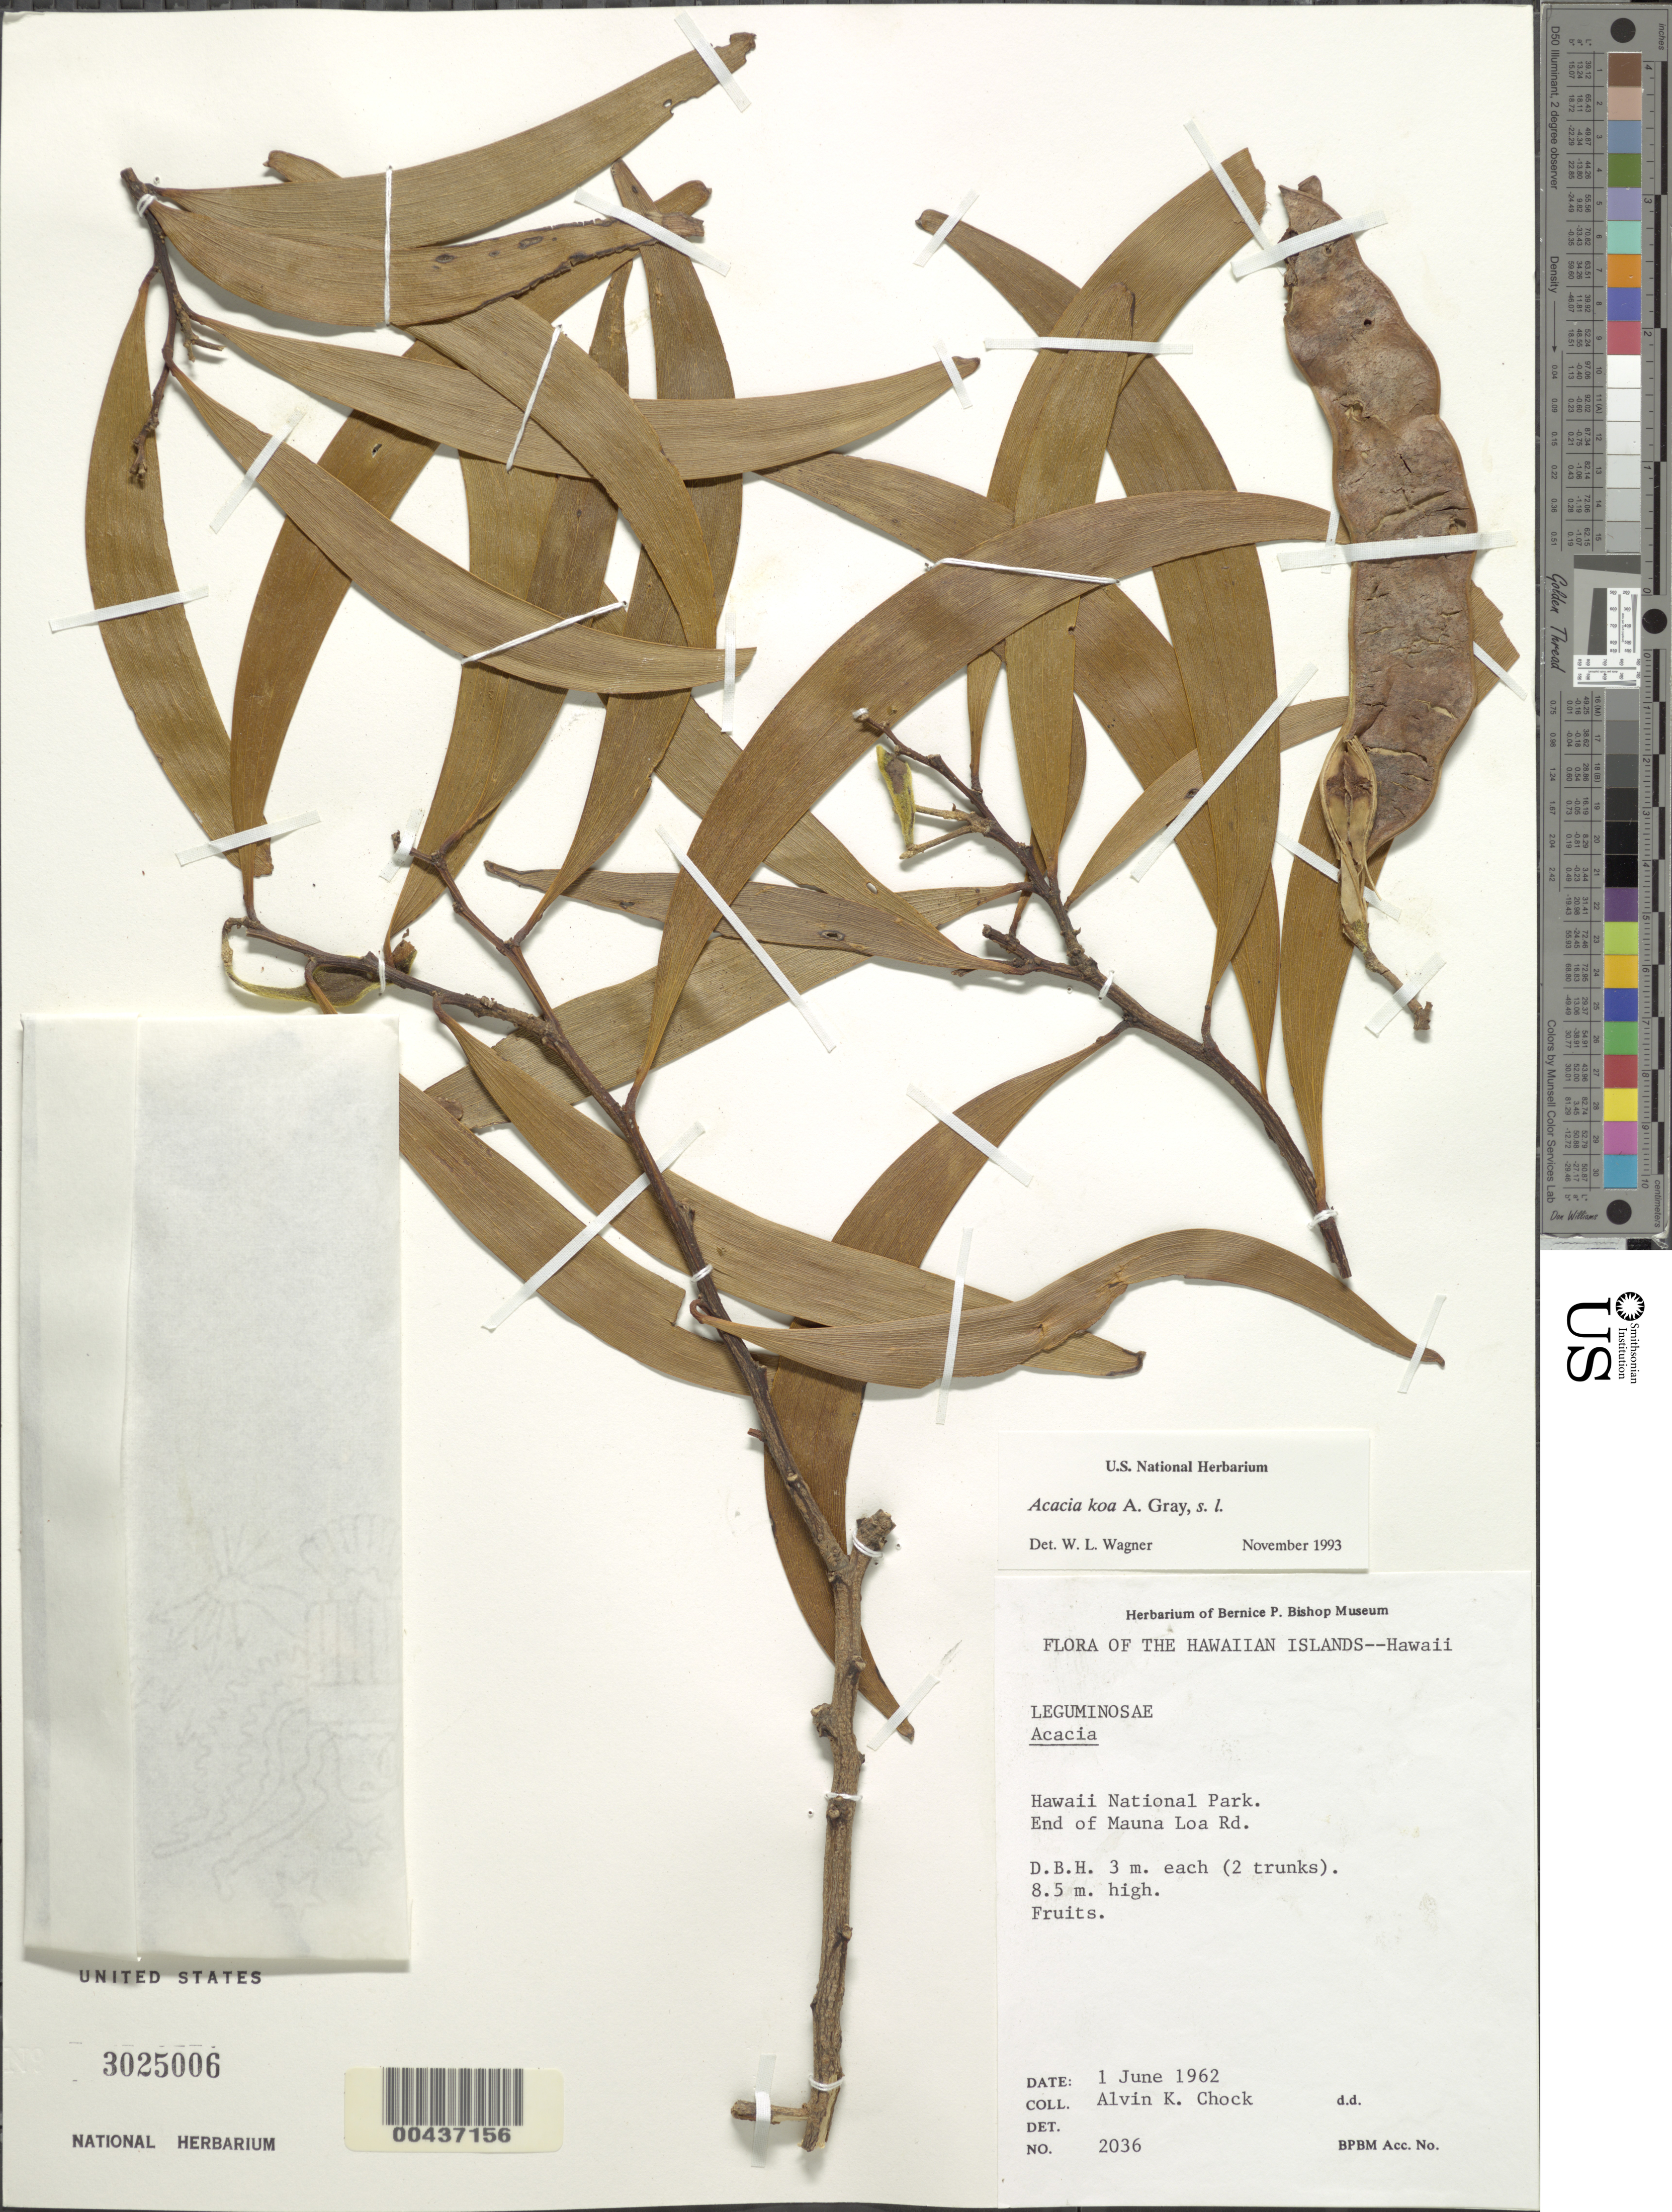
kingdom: Plantae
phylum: Tracheophyta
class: Magnoliopsida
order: Fabales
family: Fabaceae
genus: Acacia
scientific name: Acacia koa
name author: A. Gray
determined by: Wagner, W. L., (BOT), Smithsonian Institution - National Museum of Natural History (UNITED STATES)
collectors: A. Chock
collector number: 2036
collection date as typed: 1 Jun 1962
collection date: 1962-06-01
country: United States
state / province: Hawaii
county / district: Hawaii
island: Hawaii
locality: Hawaii National Park, end of Mauna Loa Rd.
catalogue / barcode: US 3025006